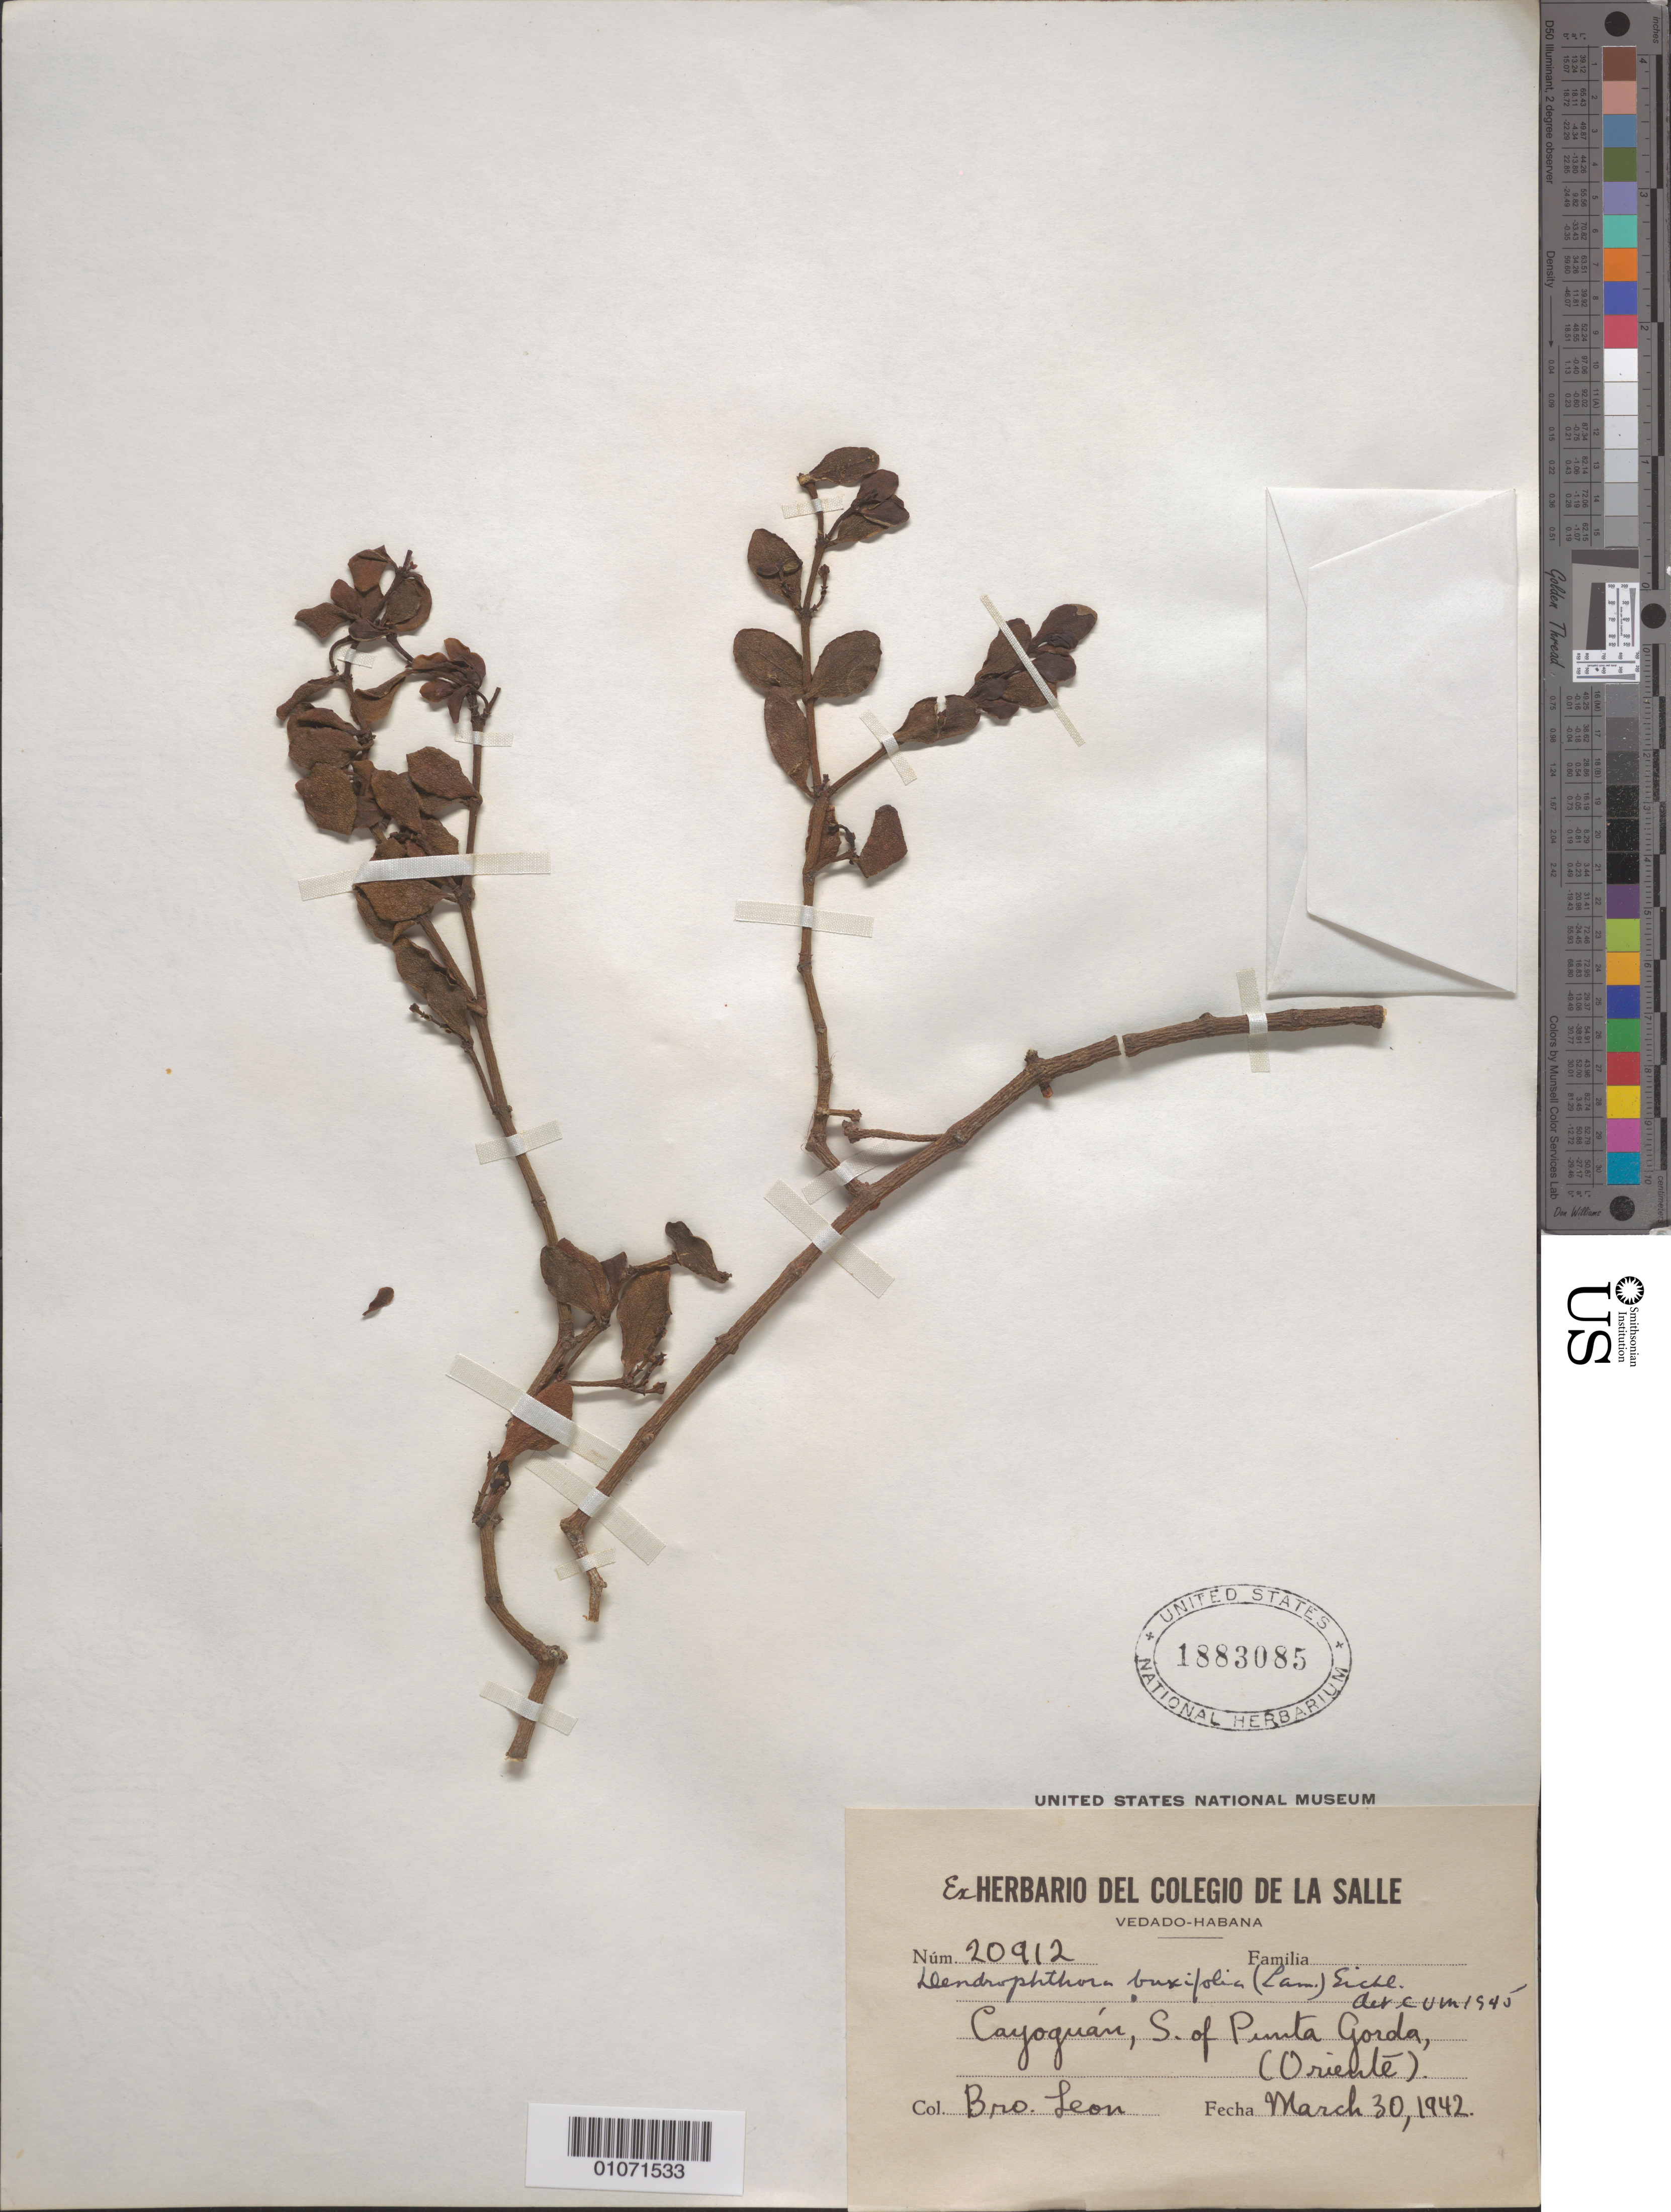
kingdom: Plantae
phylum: Tracheophyta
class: Magnoliopsida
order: Santalales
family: Viscaceae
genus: Dendrophthora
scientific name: Dendrophthora buxifolia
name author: (Lam.) Eichler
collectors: Bro. León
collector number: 20912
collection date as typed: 30 Mar 1942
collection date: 1942-03-30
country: Cuba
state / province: Oriente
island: Cuba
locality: Cayoguan, S of Punta Gorda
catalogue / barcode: US 1883085